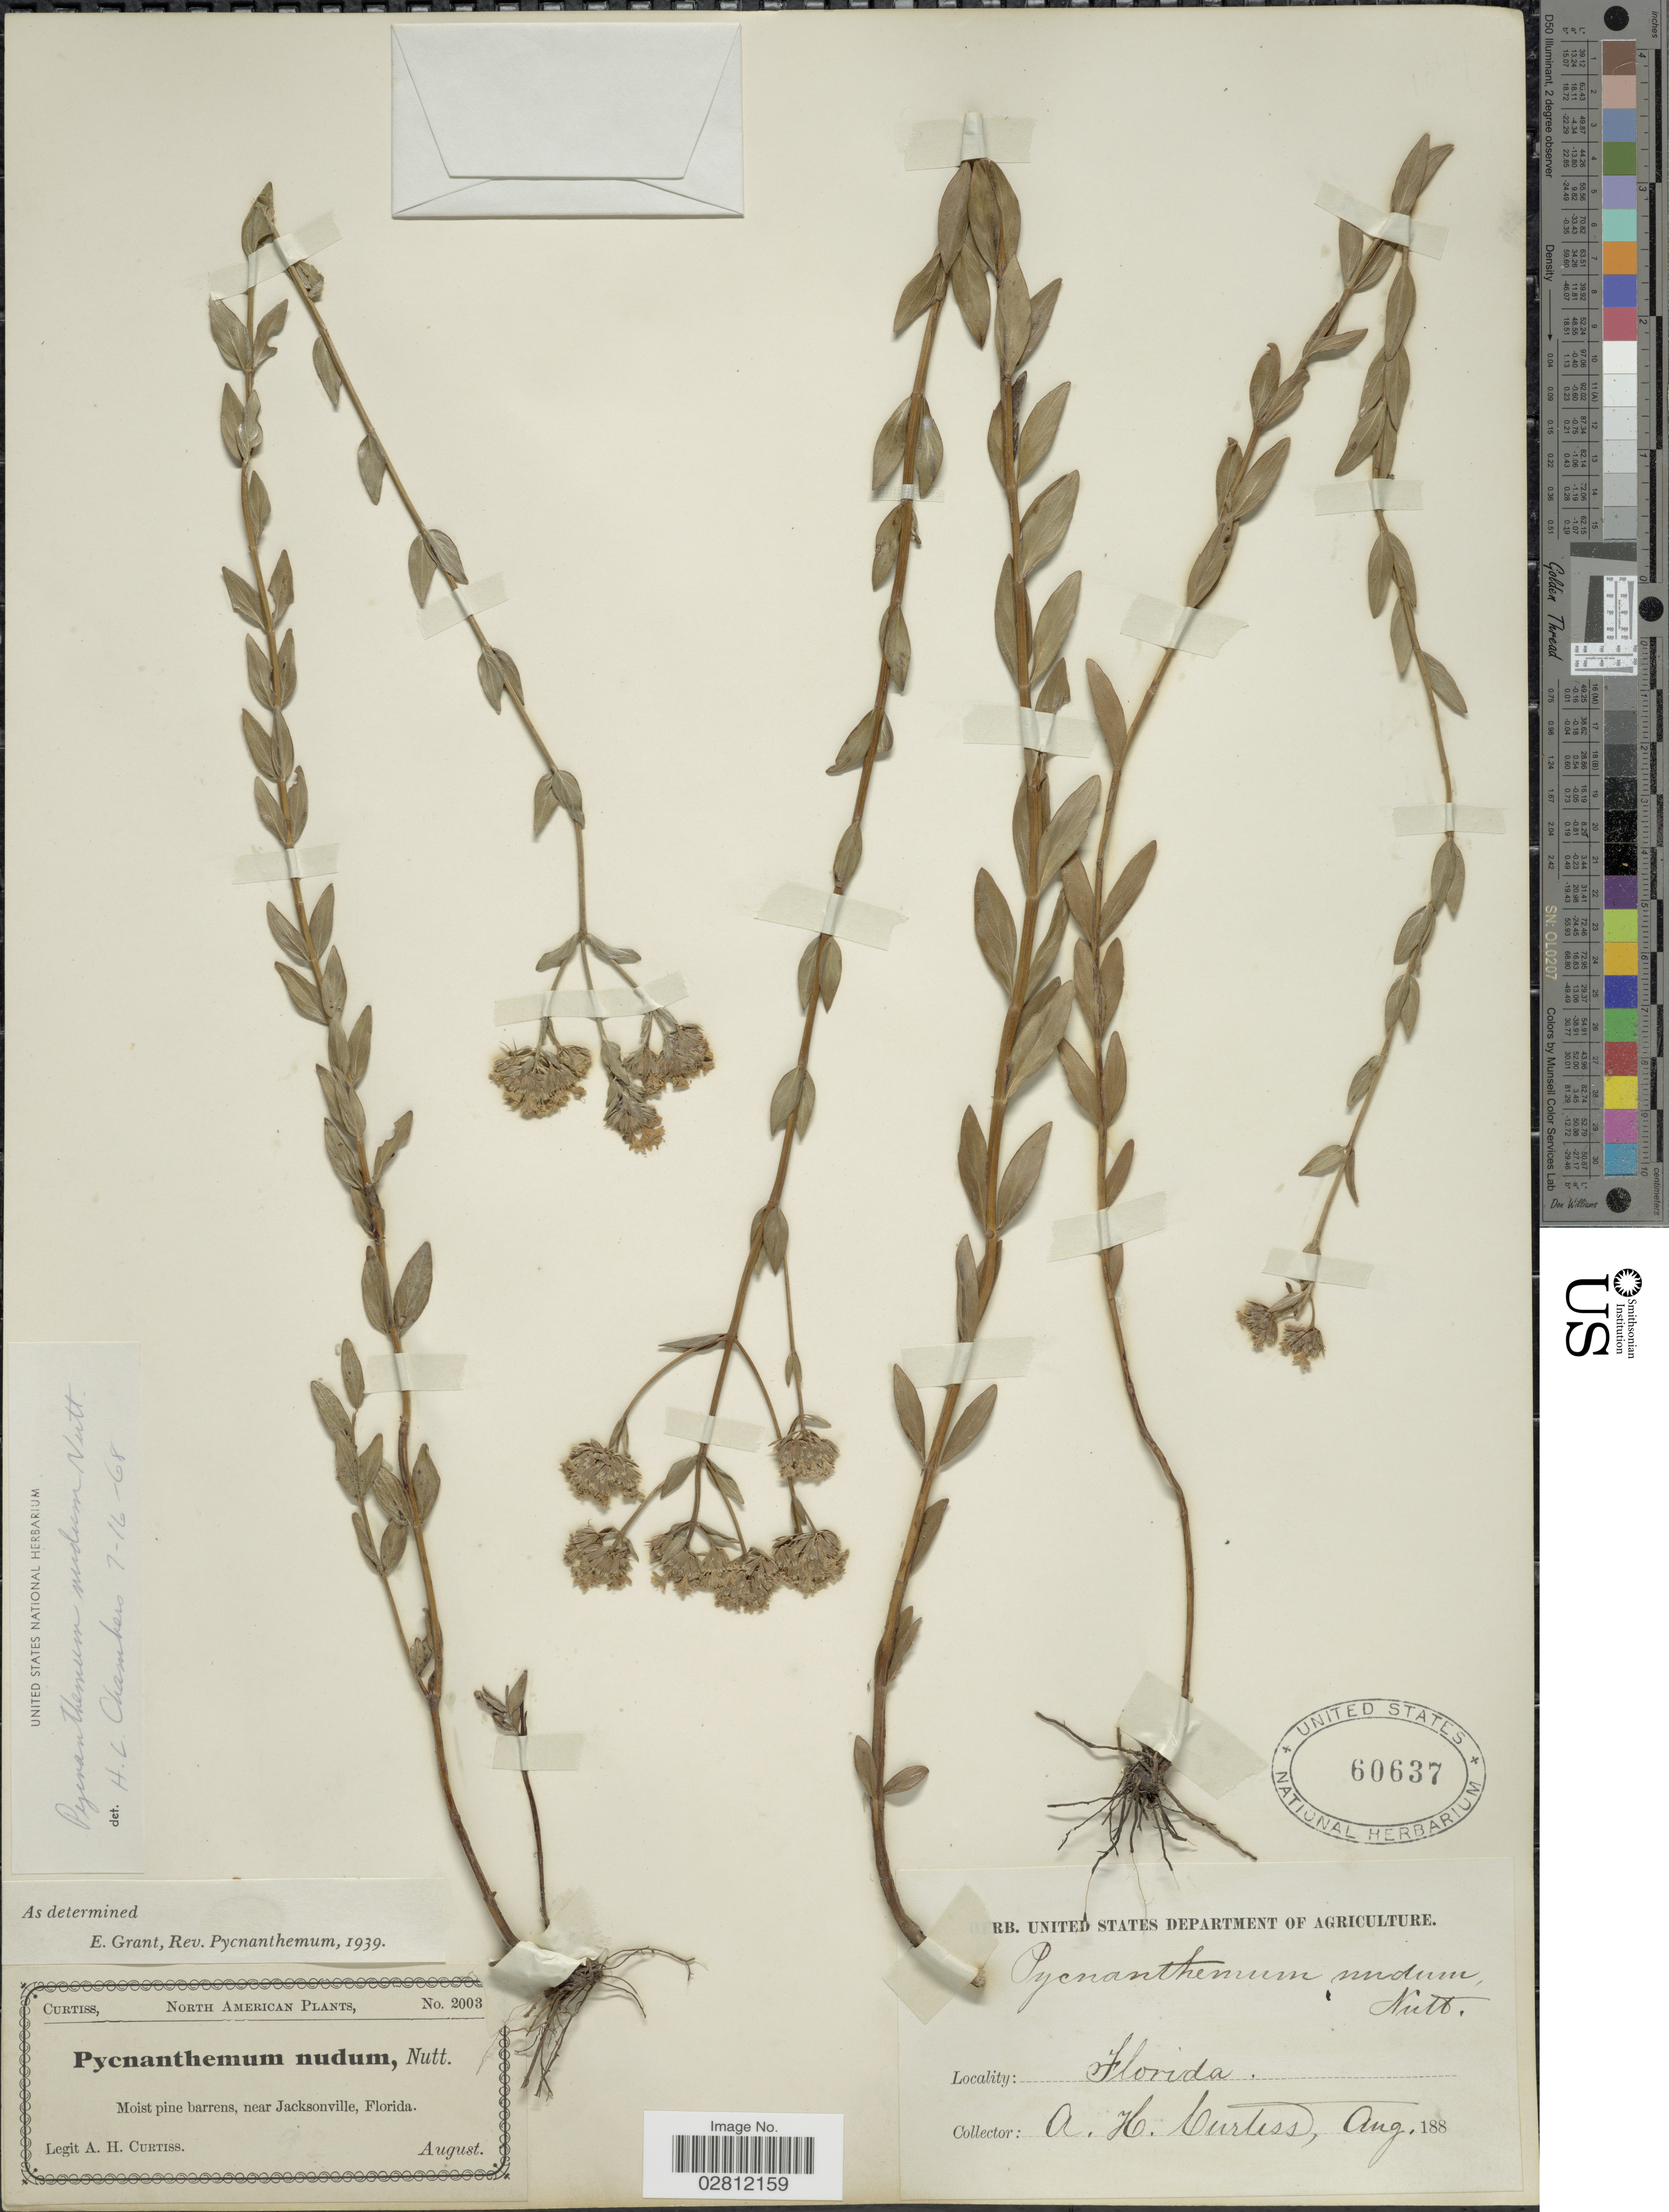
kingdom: Plantae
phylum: Tracheophyta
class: Magnoliopsida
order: Lamiales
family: Lamiaceae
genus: Pycnanthemum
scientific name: Pycnanthemum nudum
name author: Nutt.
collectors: A. H. Curtiss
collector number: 2003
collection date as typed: August 188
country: United States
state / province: Florida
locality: Moist pine barrens, near Jacksonville.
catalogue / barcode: US 60637